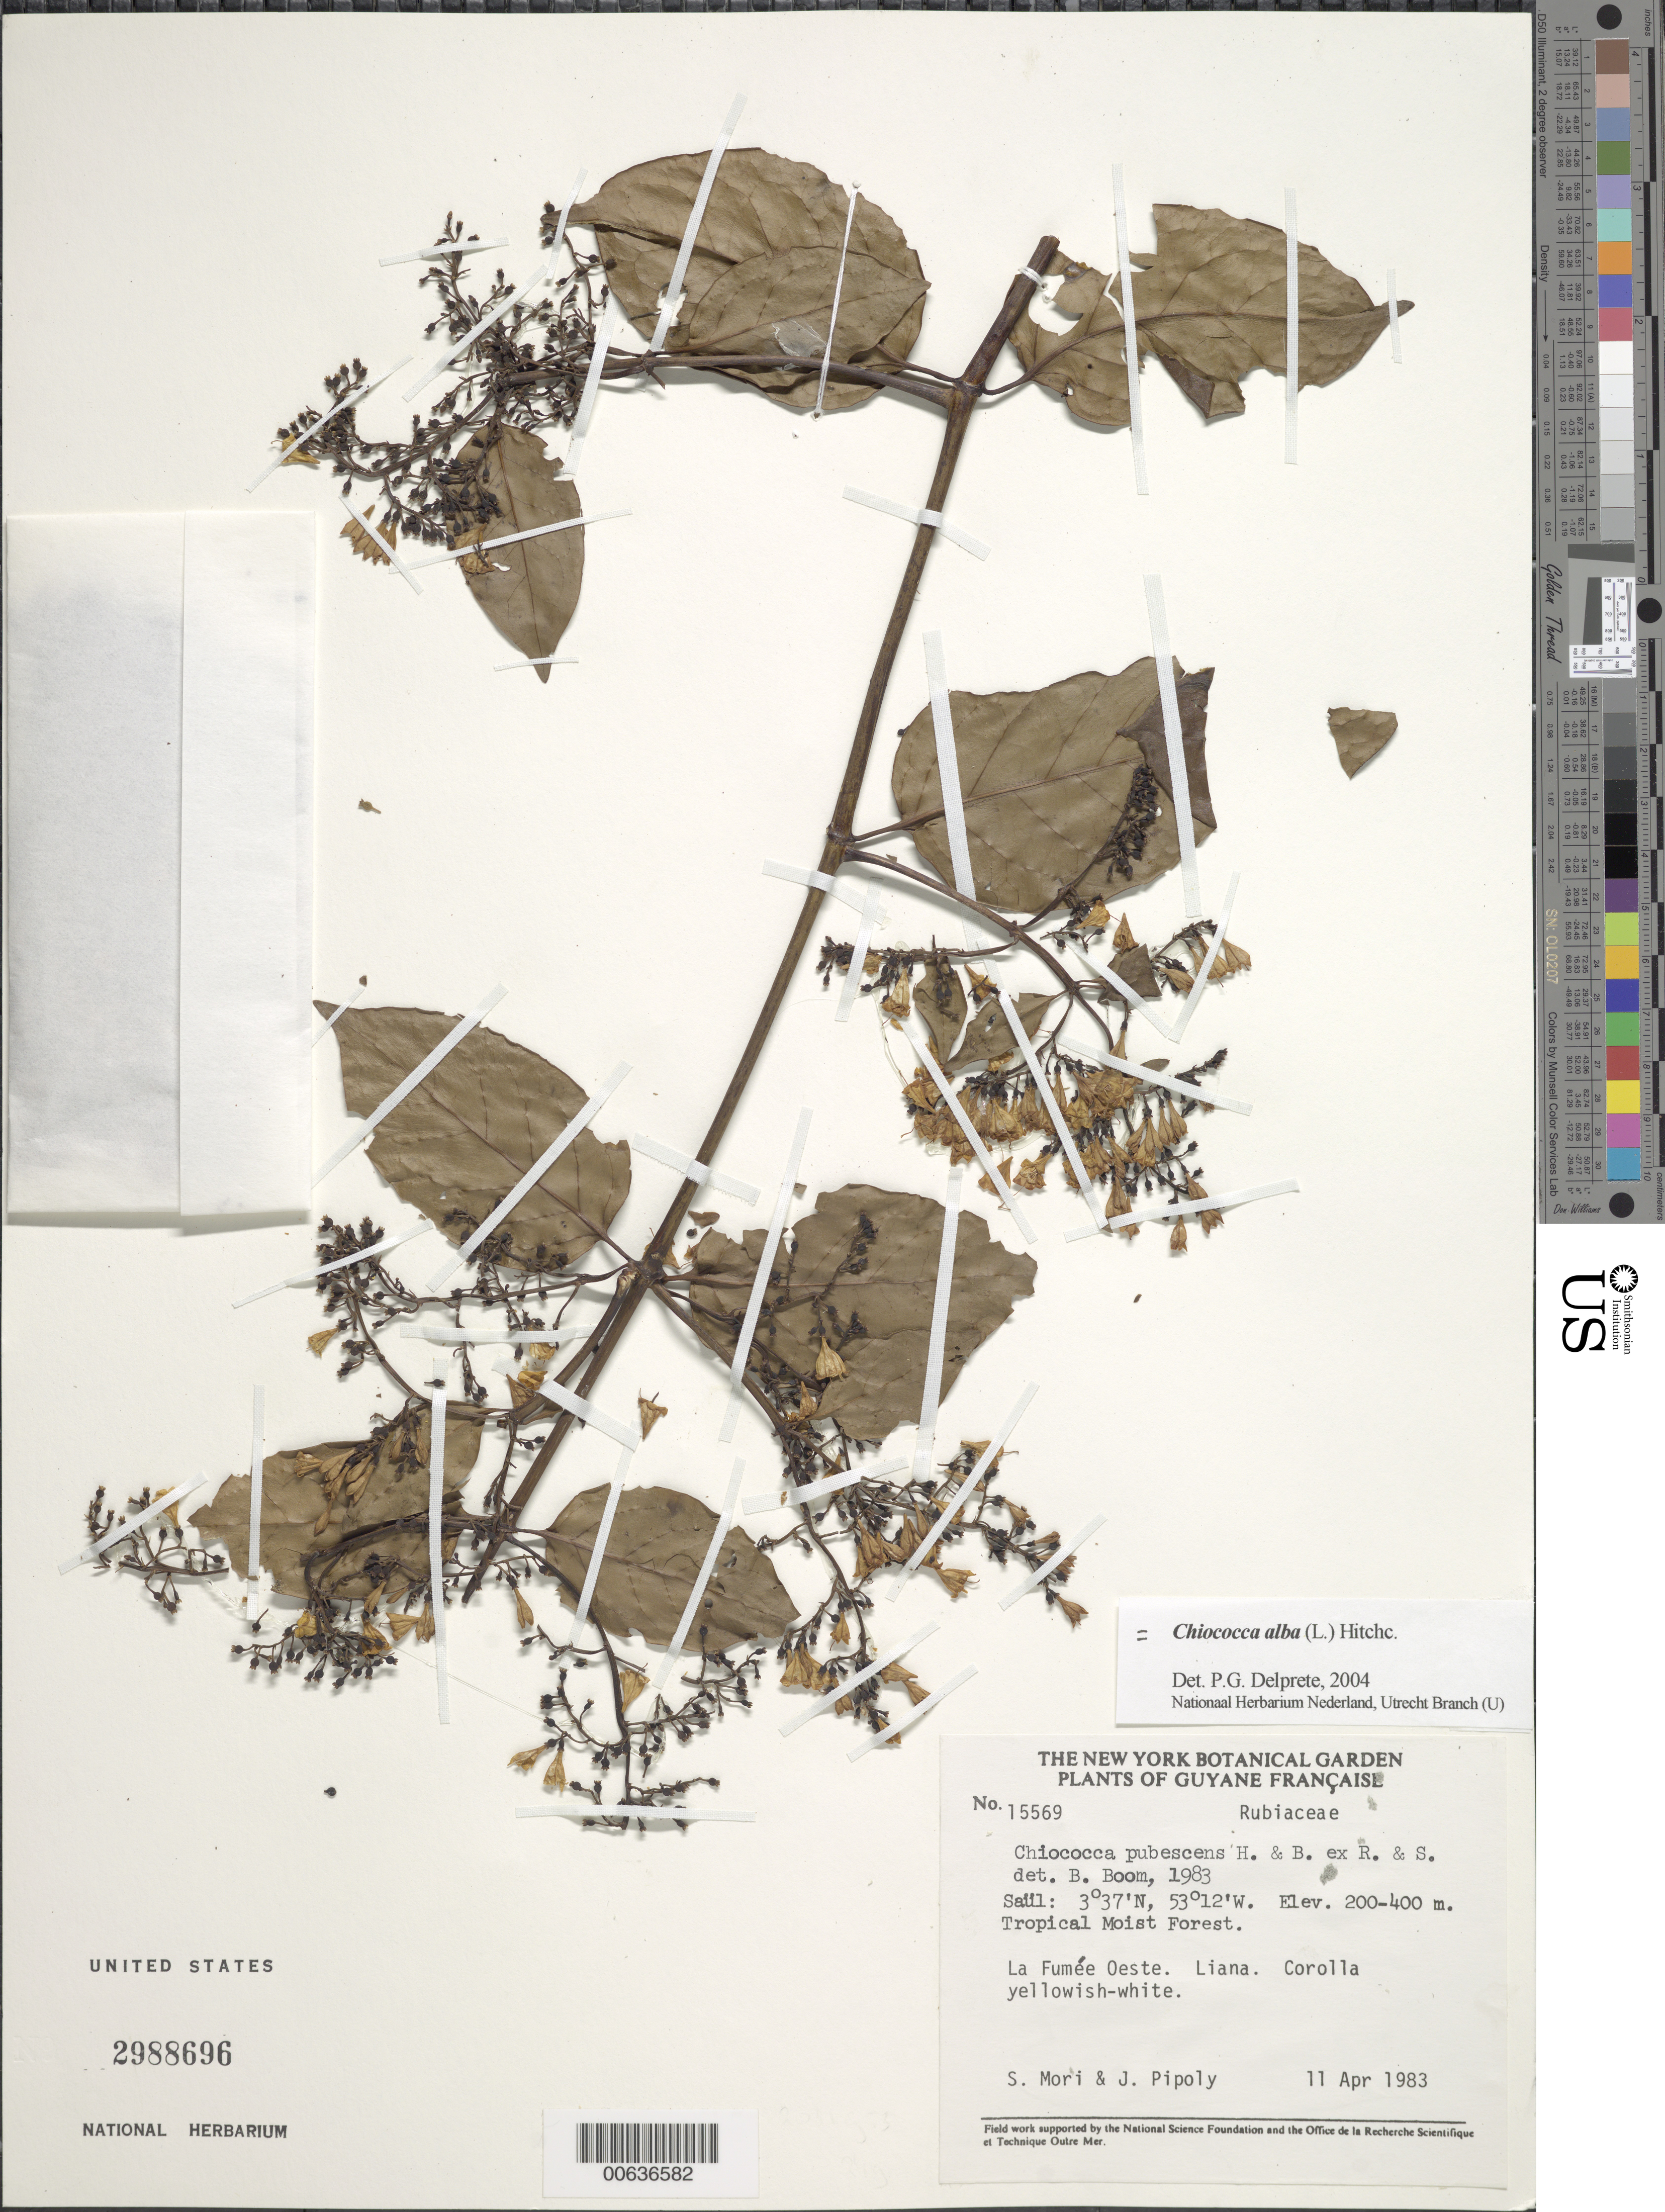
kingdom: Plantae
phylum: Tracheophyta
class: Magnoliopsida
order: Gentianales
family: Rubiaceae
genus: Chiococca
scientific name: Chiococca alba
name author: (L.) Hitchc.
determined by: Delprete, P. G., Herb. de Guyane Cay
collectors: S. Mori & J. J. Pipoly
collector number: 15569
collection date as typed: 11-Apr-83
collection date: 1983-04-11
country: French Guiana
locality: Saül, Monts La Fumée, La Fumée Oeste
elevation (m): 200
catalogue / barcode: US 2988696